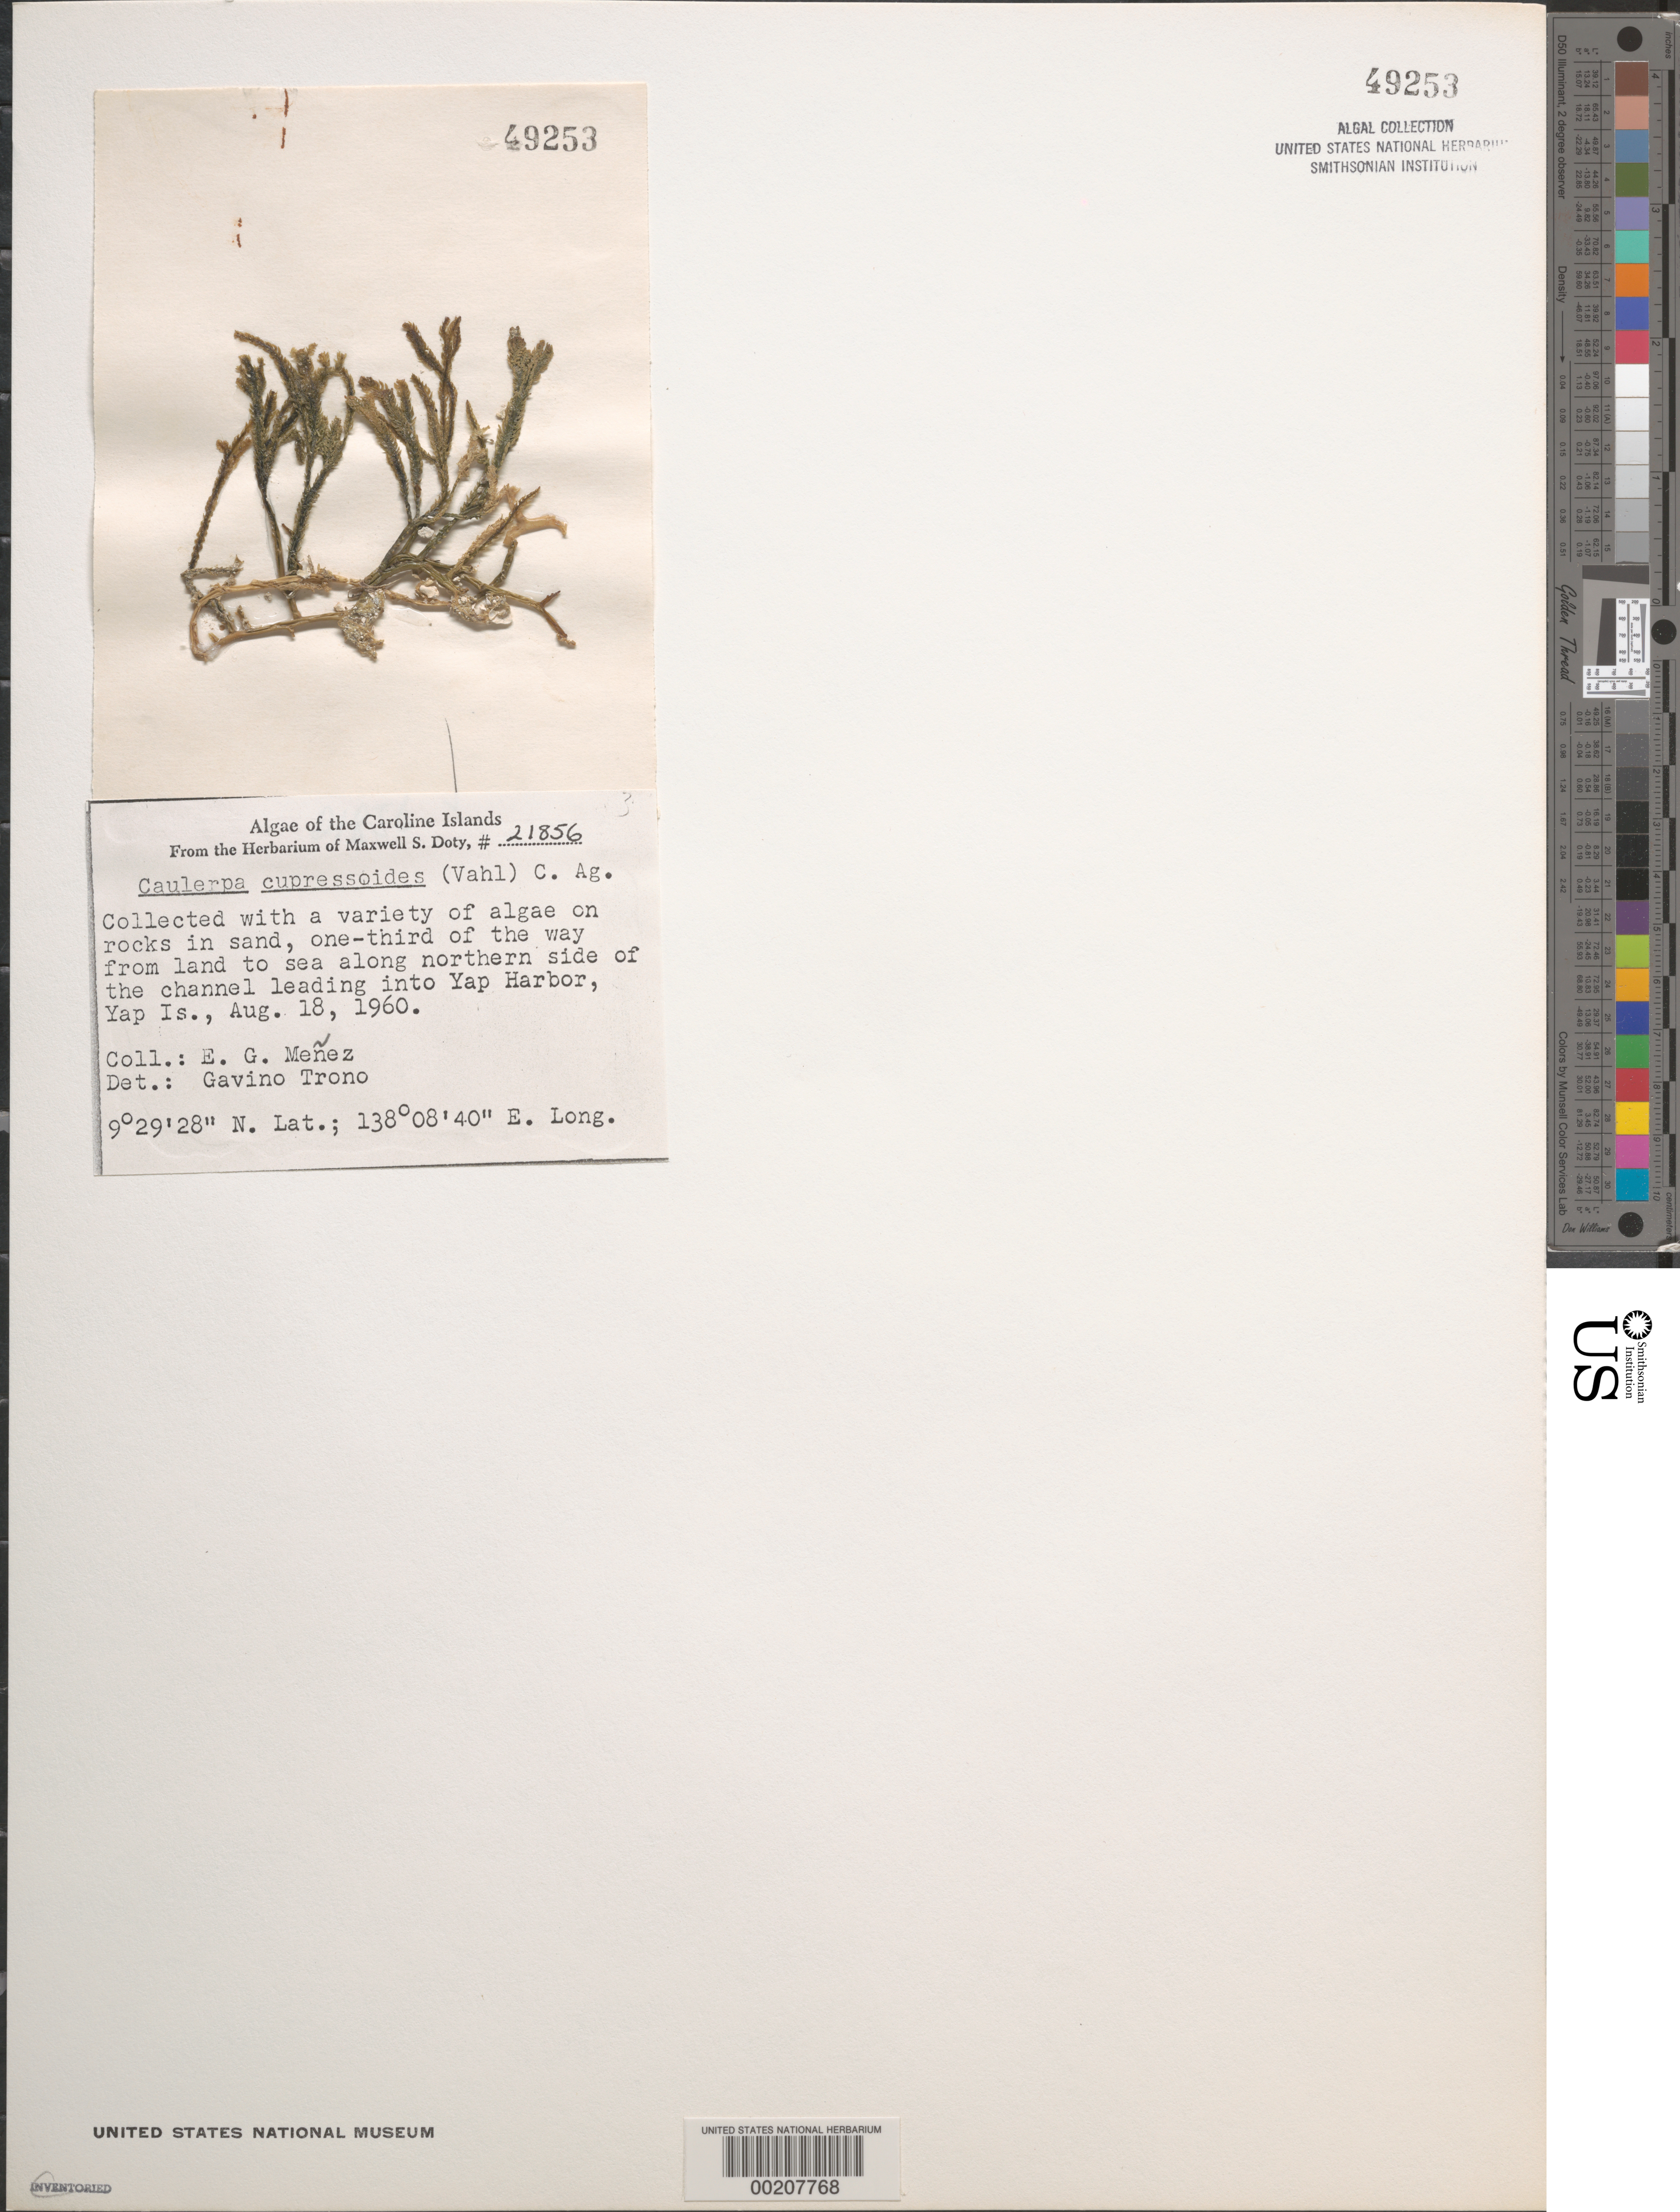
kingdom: Plantae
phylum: Chlorophyta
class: Ulvophyceae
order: Bryopsidales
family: Caulerpaceae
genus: Caulerpa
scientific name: Caulerpa cupressoides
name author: (Vahl) C. Agardh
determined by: Trono, Gavino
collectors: Meñez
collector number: MSD 21856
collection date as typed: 18 Aug 1960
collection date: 1960-08-18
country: Micronesia, Federated States of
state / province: Yap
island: Yap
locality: Yap Harbor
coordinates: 9 29' 28" N, 138 08' 40" E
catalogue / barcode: US 49253